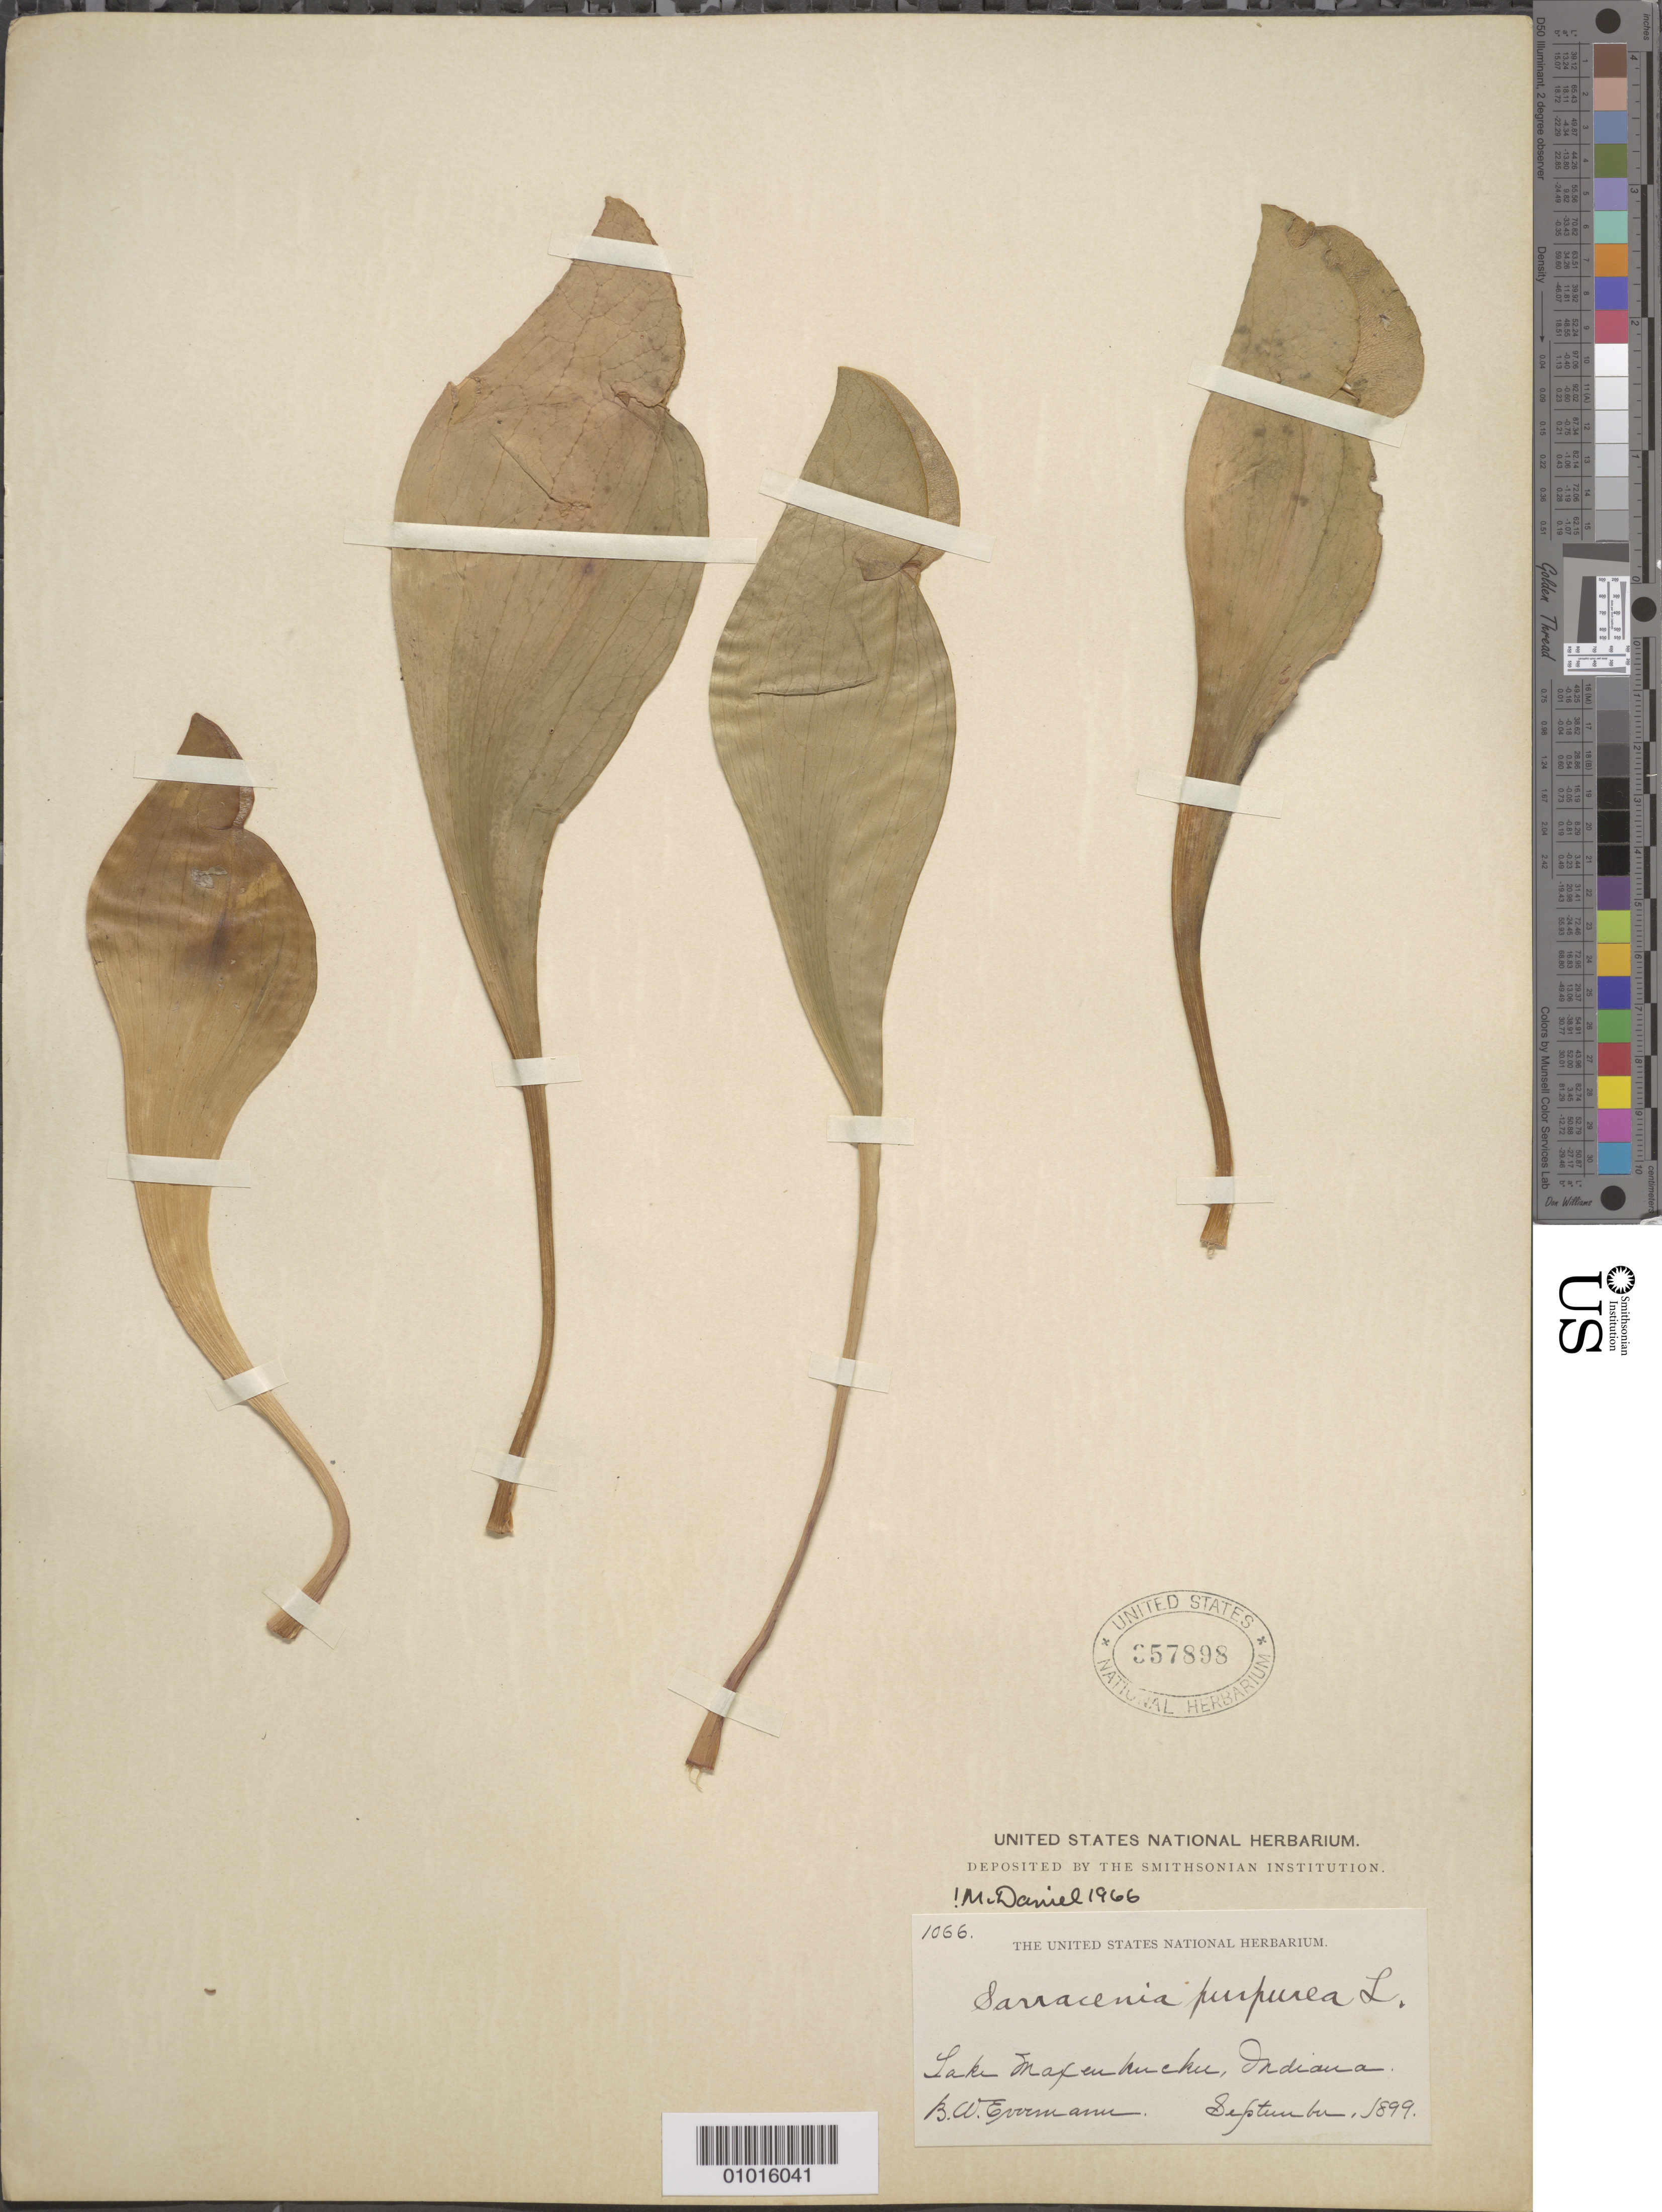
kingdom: Plantae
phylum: Tracheophyta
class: Magnoliopsida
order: Ericales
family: Sarraceniaceae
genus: Sarracenia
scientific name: Sarracenia purpurea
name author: L.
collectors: B. W. Evermann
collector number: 1066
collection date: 1899-09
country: United States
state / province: Indiana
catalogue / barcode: US 357898